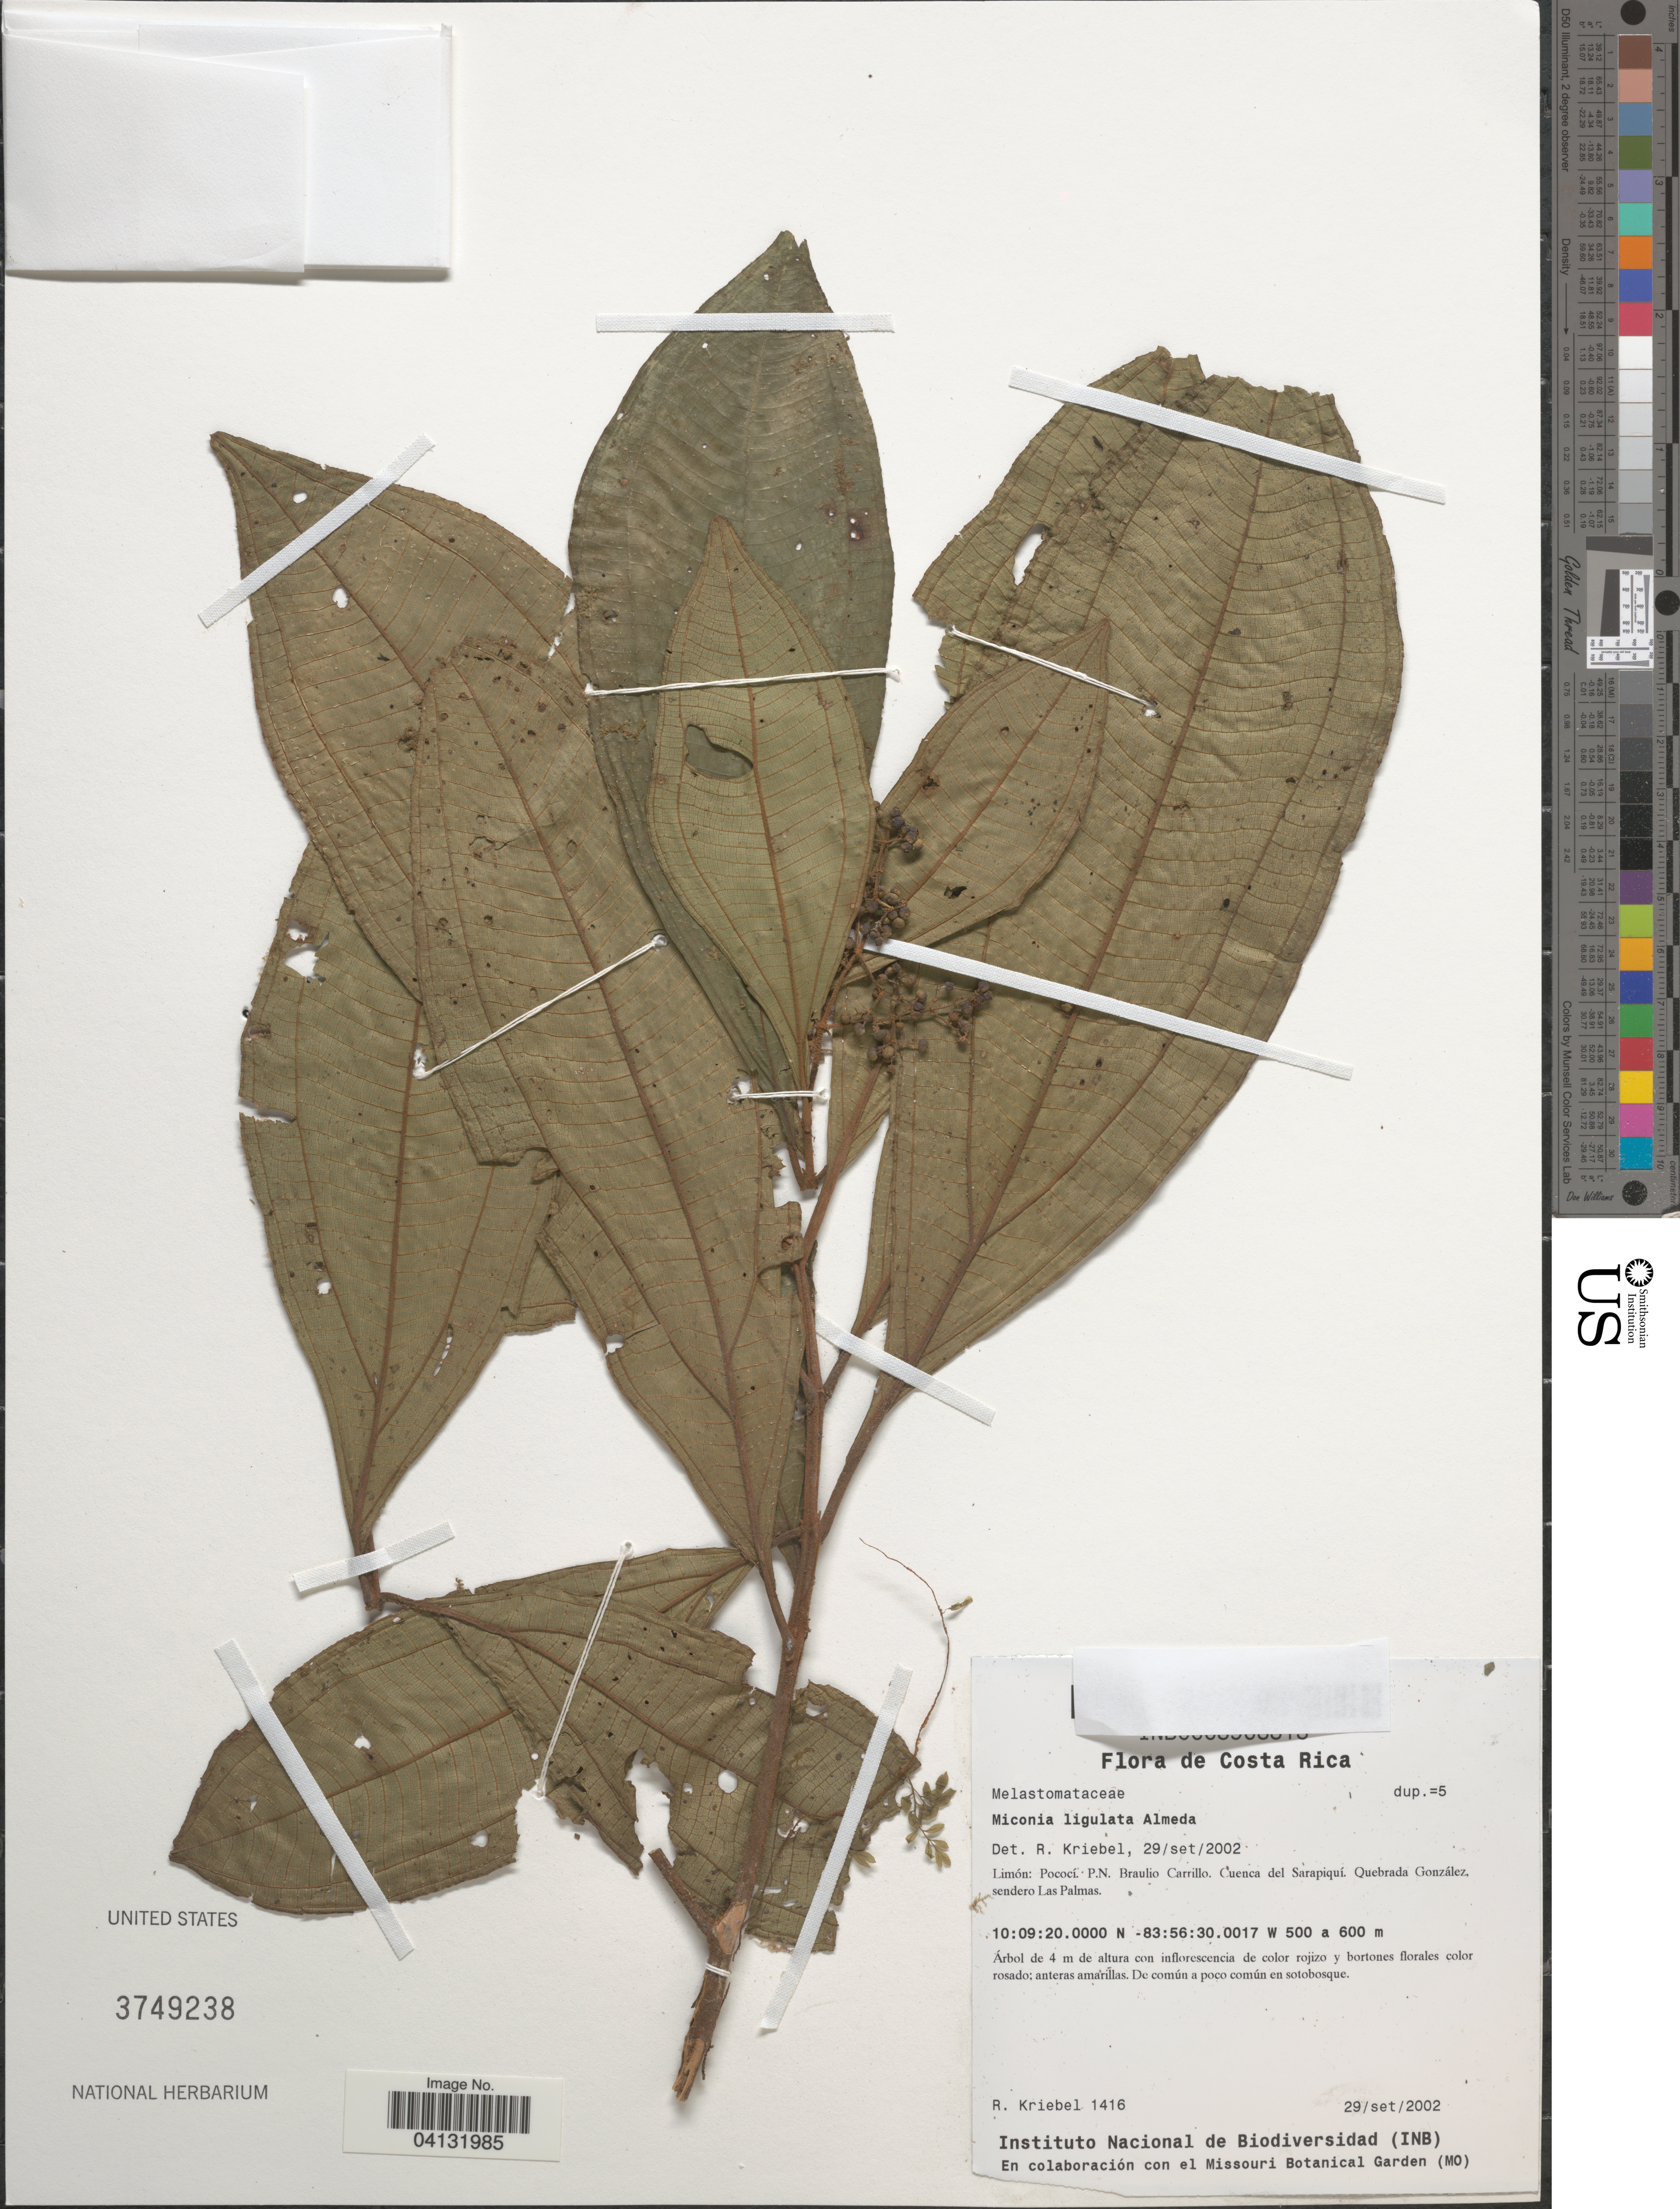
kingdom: Plantae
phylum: Tracheophyta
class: Magnoliopsida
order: Myrtales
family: Melastomataceae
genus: Miconia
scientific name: Miconia ligulata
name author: Almeda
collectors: R. Kriebel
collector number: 1416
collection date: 2002-09-29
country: Costa Rica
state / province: Limón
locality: Pococí. P.N. Braulio Carrillo. Cuenca del Sarapiquí. Quebrada González, sendero Las Palmas.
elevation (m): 500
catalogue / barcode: US 3749238